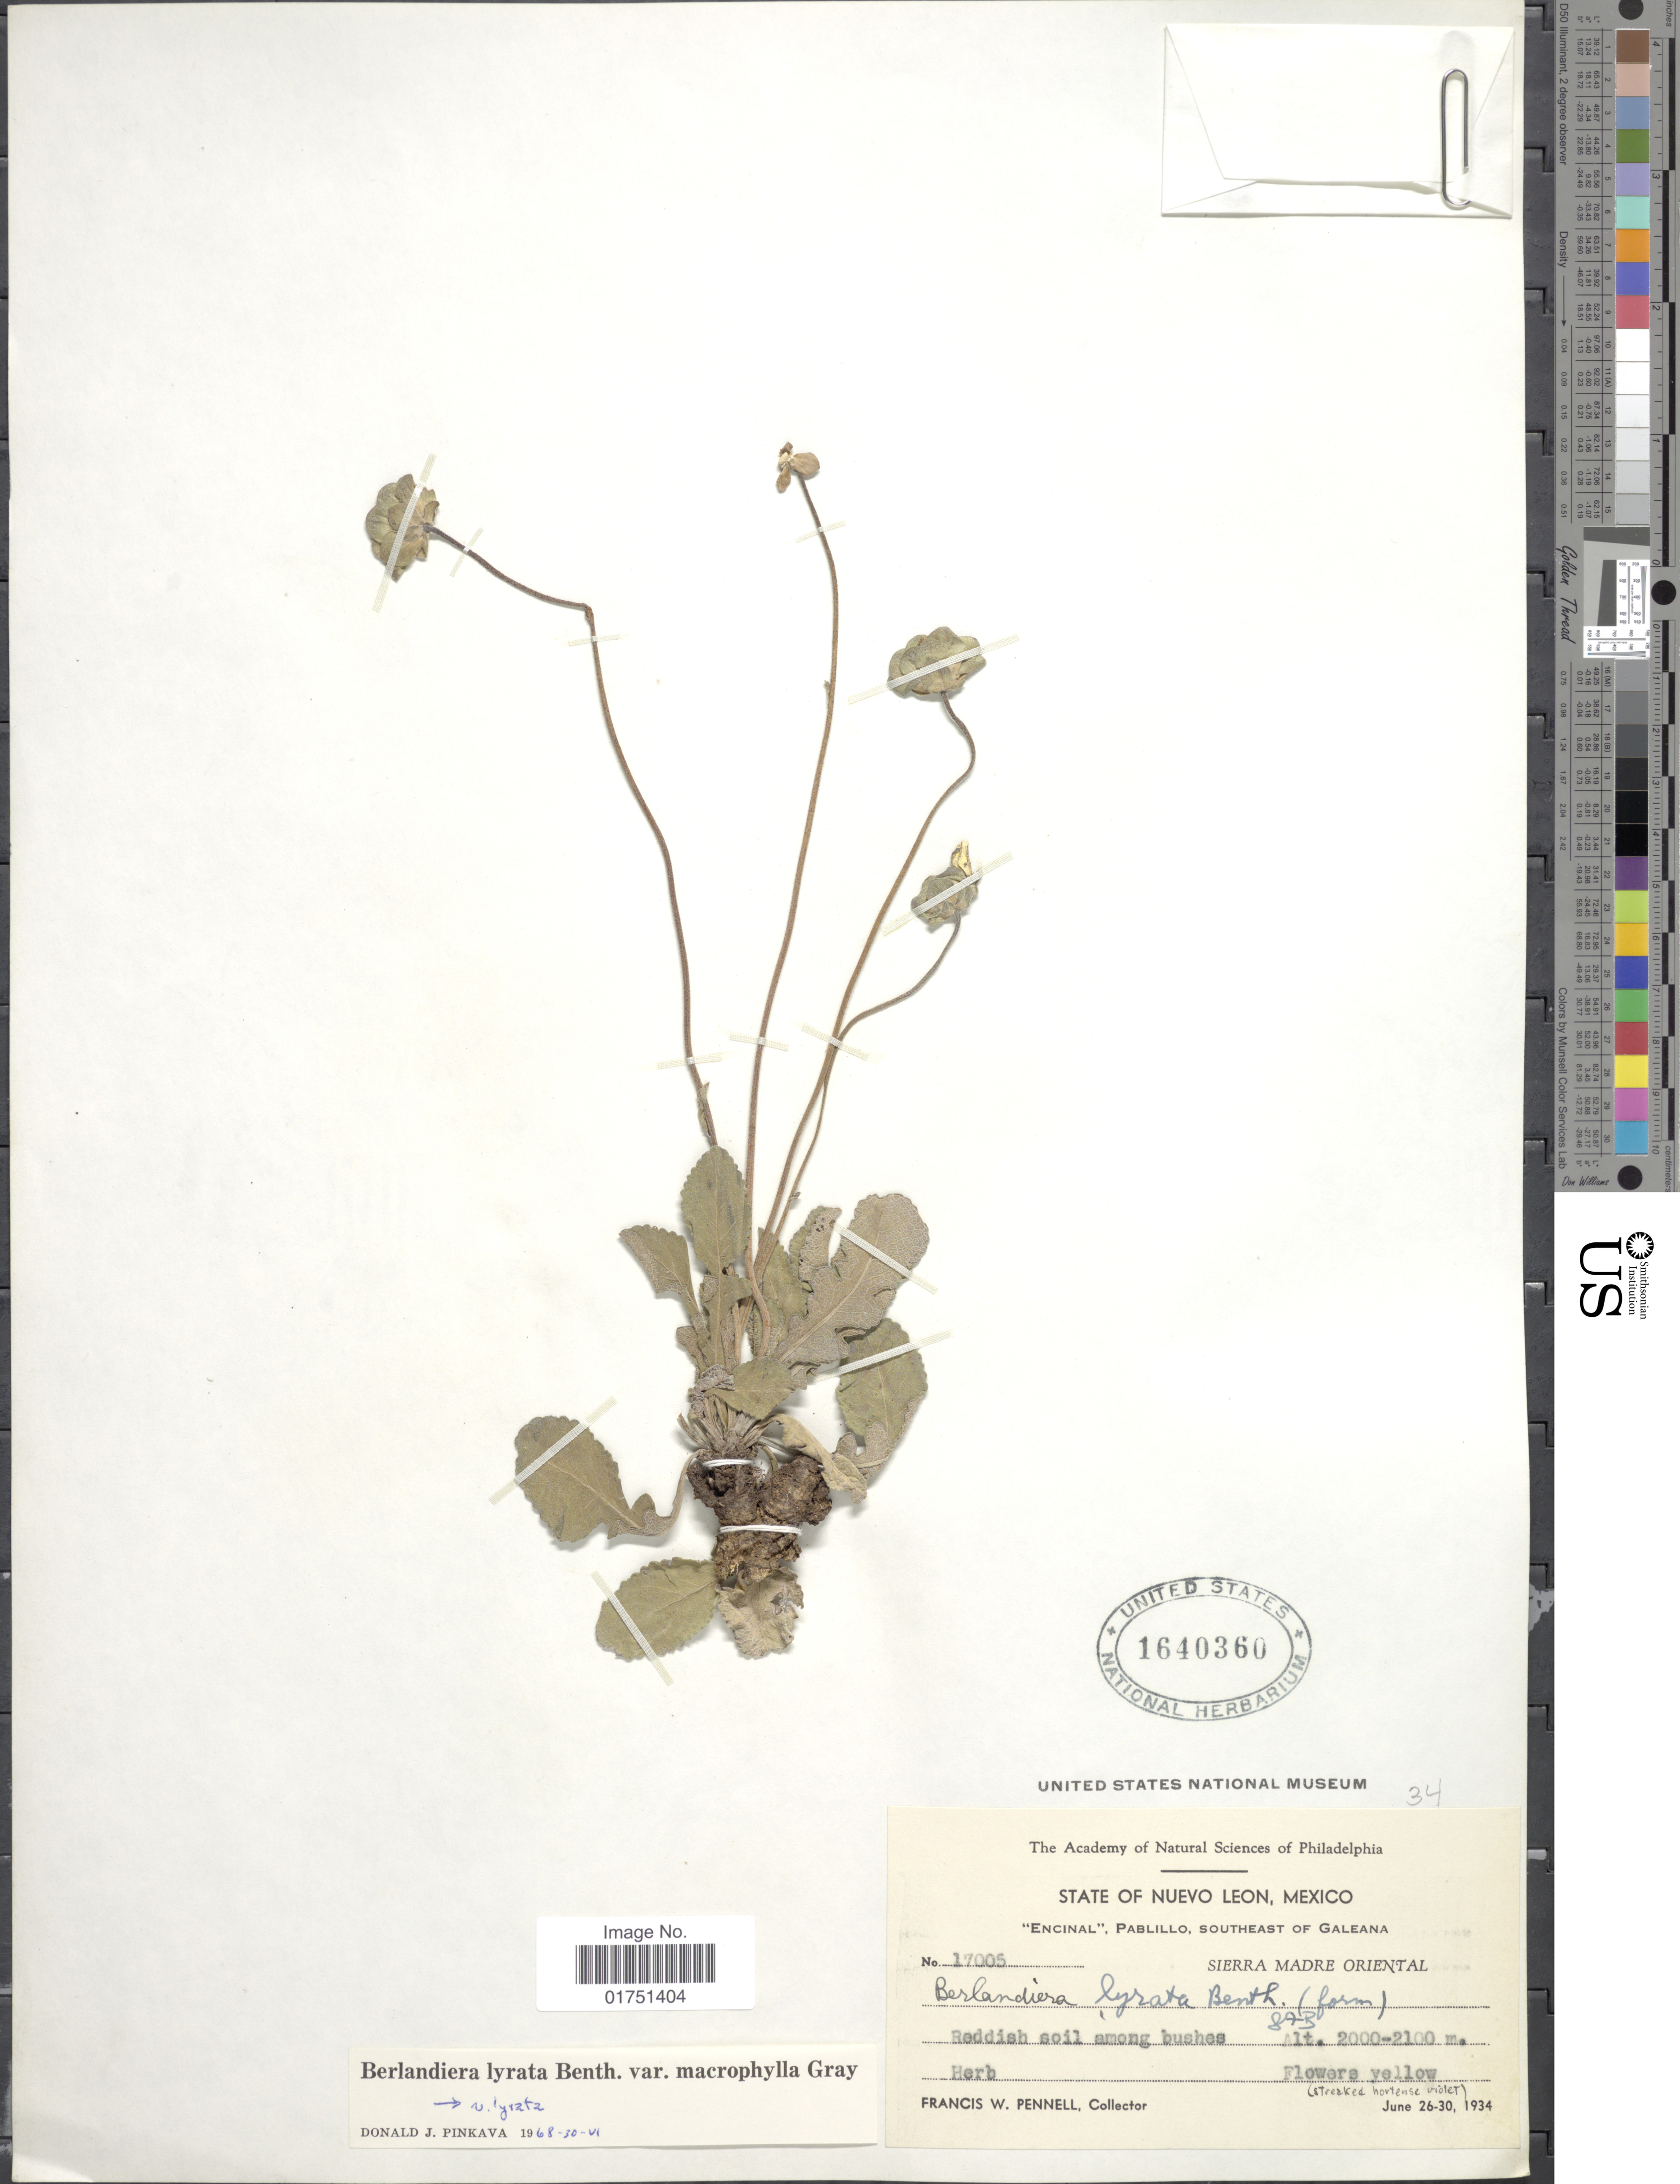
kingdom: Plantae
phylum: Tracheophyta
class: Magnoliopsida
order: Asterales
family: Asteraceae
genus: Berlandiera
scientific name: Berlandiera lyrata var. macrophylla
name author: A. Gray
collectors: F. W. Pennell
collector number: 17005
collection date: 1934-06-26/1934-06-30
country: Mexico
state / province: Nuevo León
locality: State of Nuevo Leon, Mexico. "Encinal", Pablillo, Southeast of Galeana. Sierra Madre Oriental. Reddish soil among bushes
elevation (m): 2000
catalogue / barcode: US 1640360